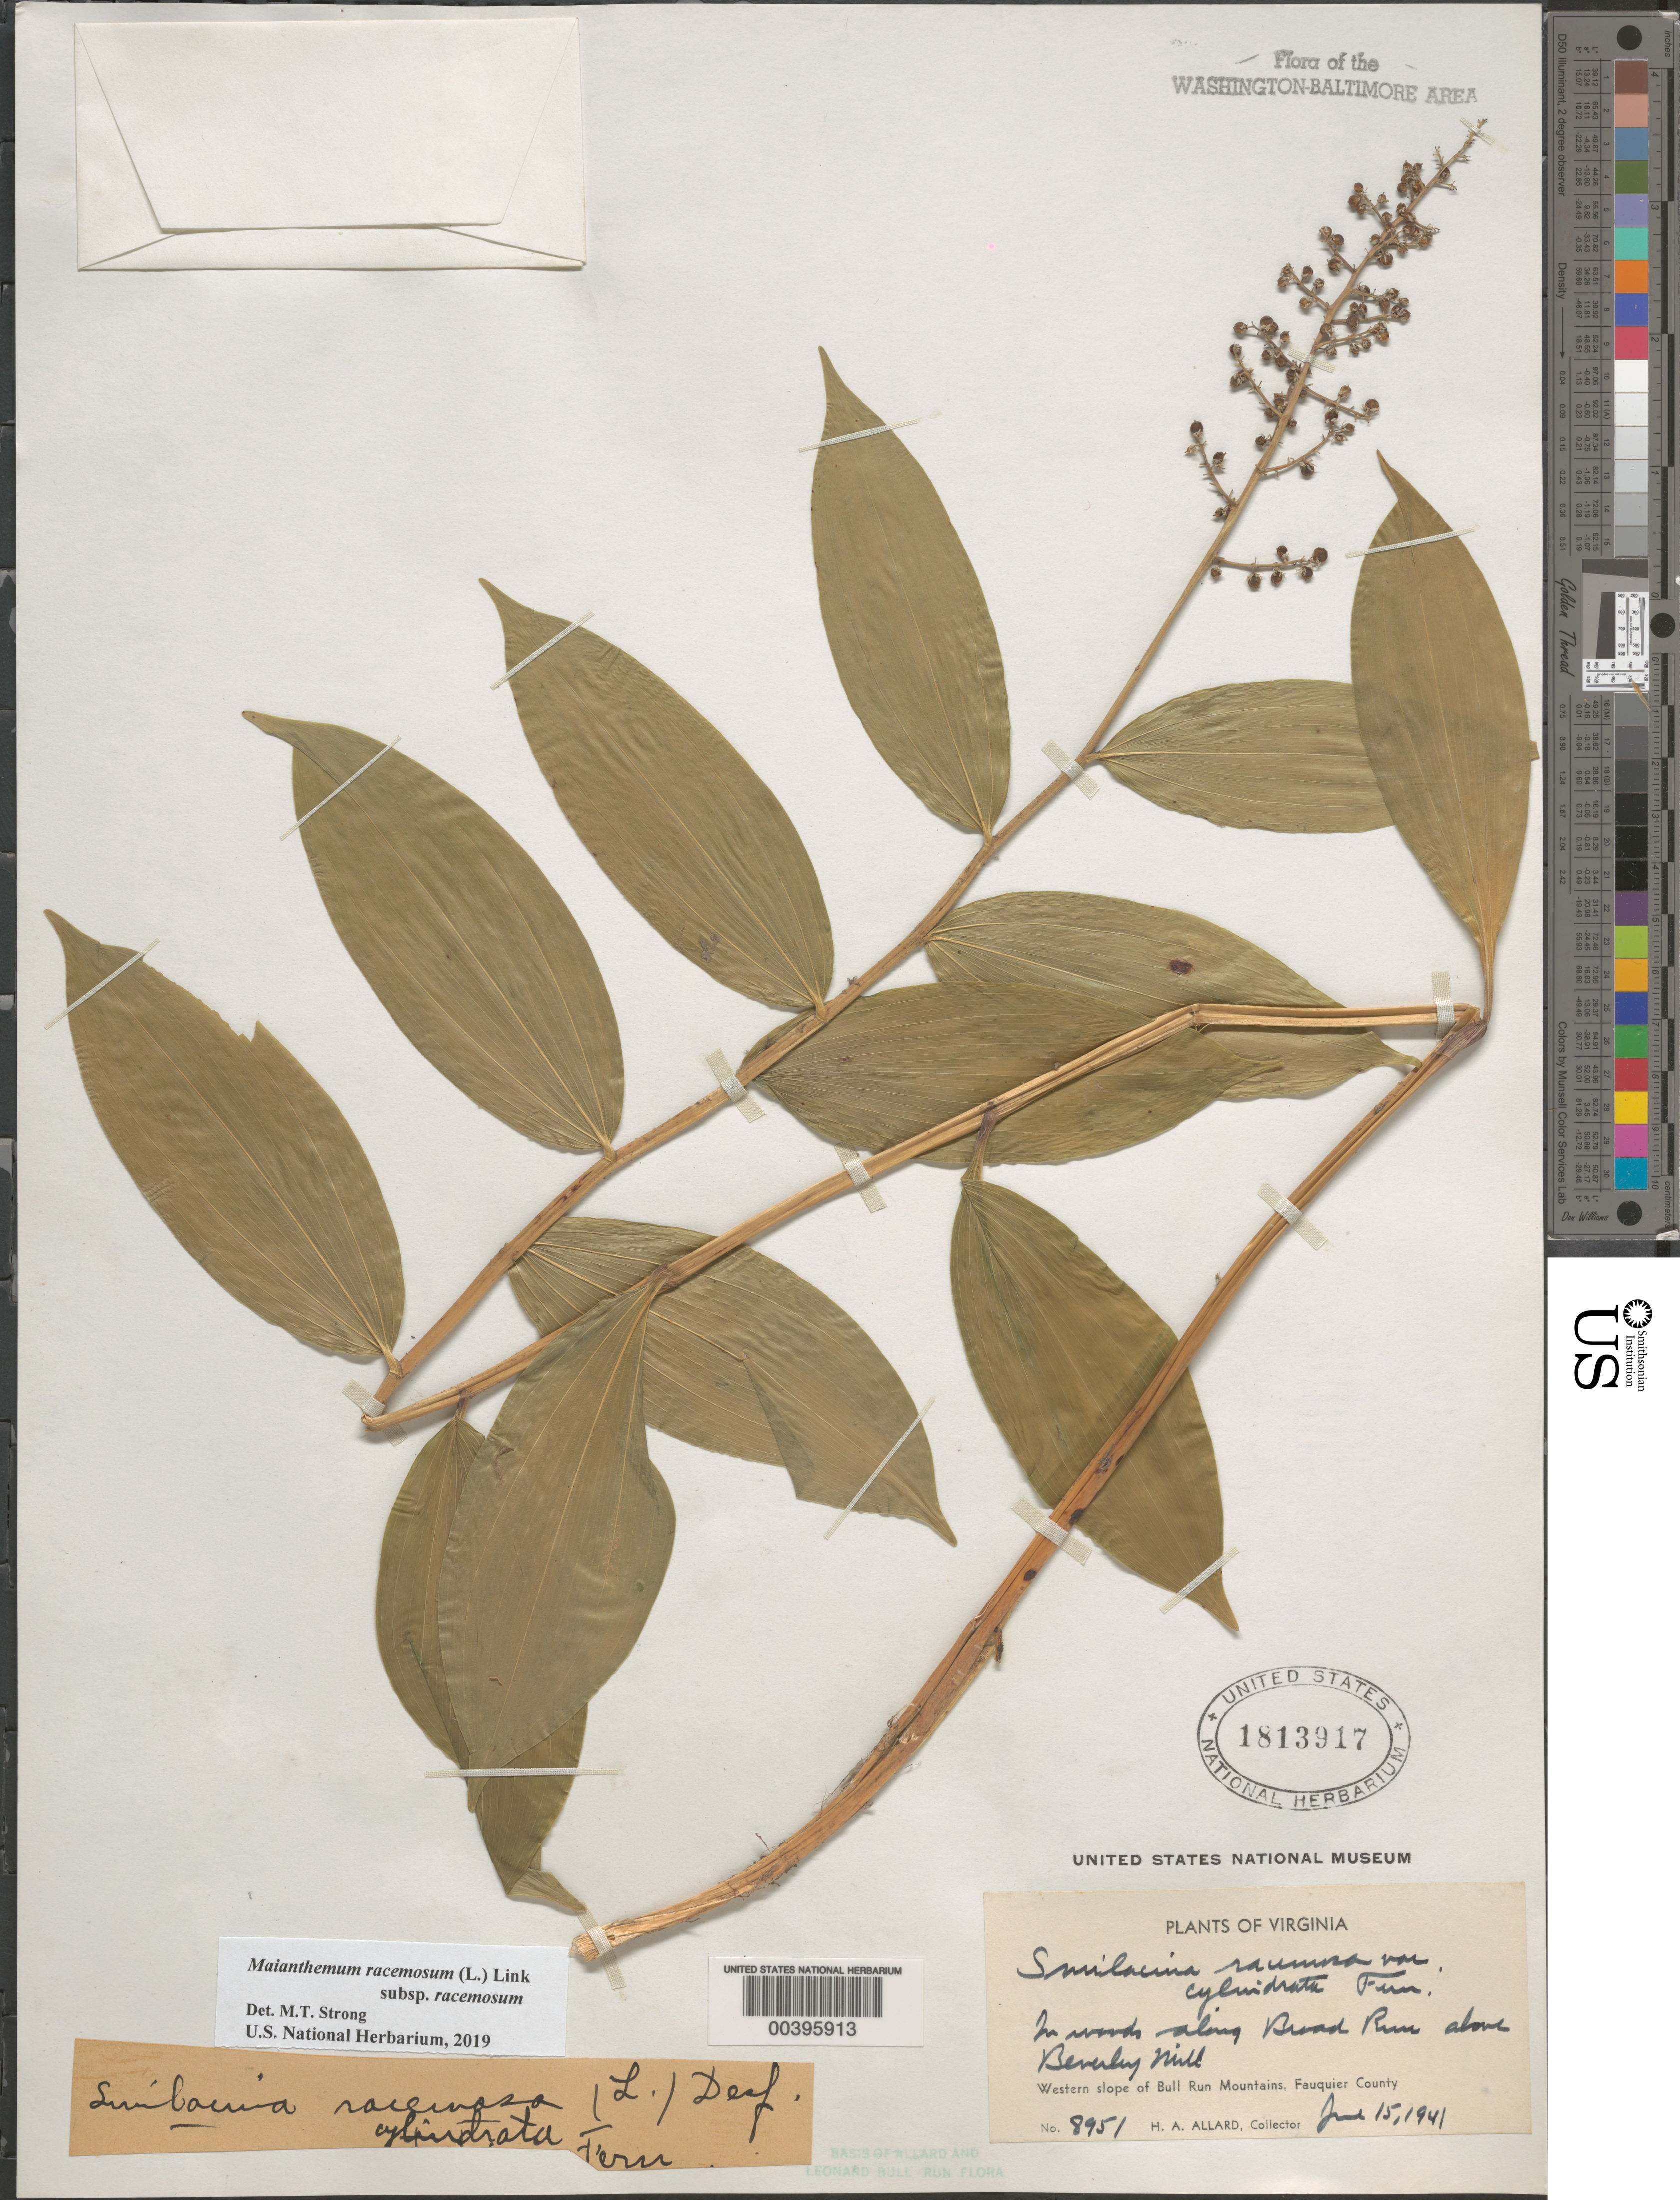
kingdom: Plantae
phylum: Tracheophyta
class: Liliopsida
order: Asparagales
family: Asparagaceae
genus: Maianthemum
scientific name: Maianthemum racemosum subsp. racemosum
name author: (L.) Link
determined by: Strong, Mark T., (BOT), Smithsonian Institution - National Museum of Natural History (UNITED STATES)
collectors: H. A. Allard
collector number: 8951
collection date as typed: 15 Jun 1941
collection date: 1941-06-15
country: United States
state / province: Virginia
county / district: Fauquier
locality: Broad Run, above Beverley Mill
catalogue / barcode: US 1813917